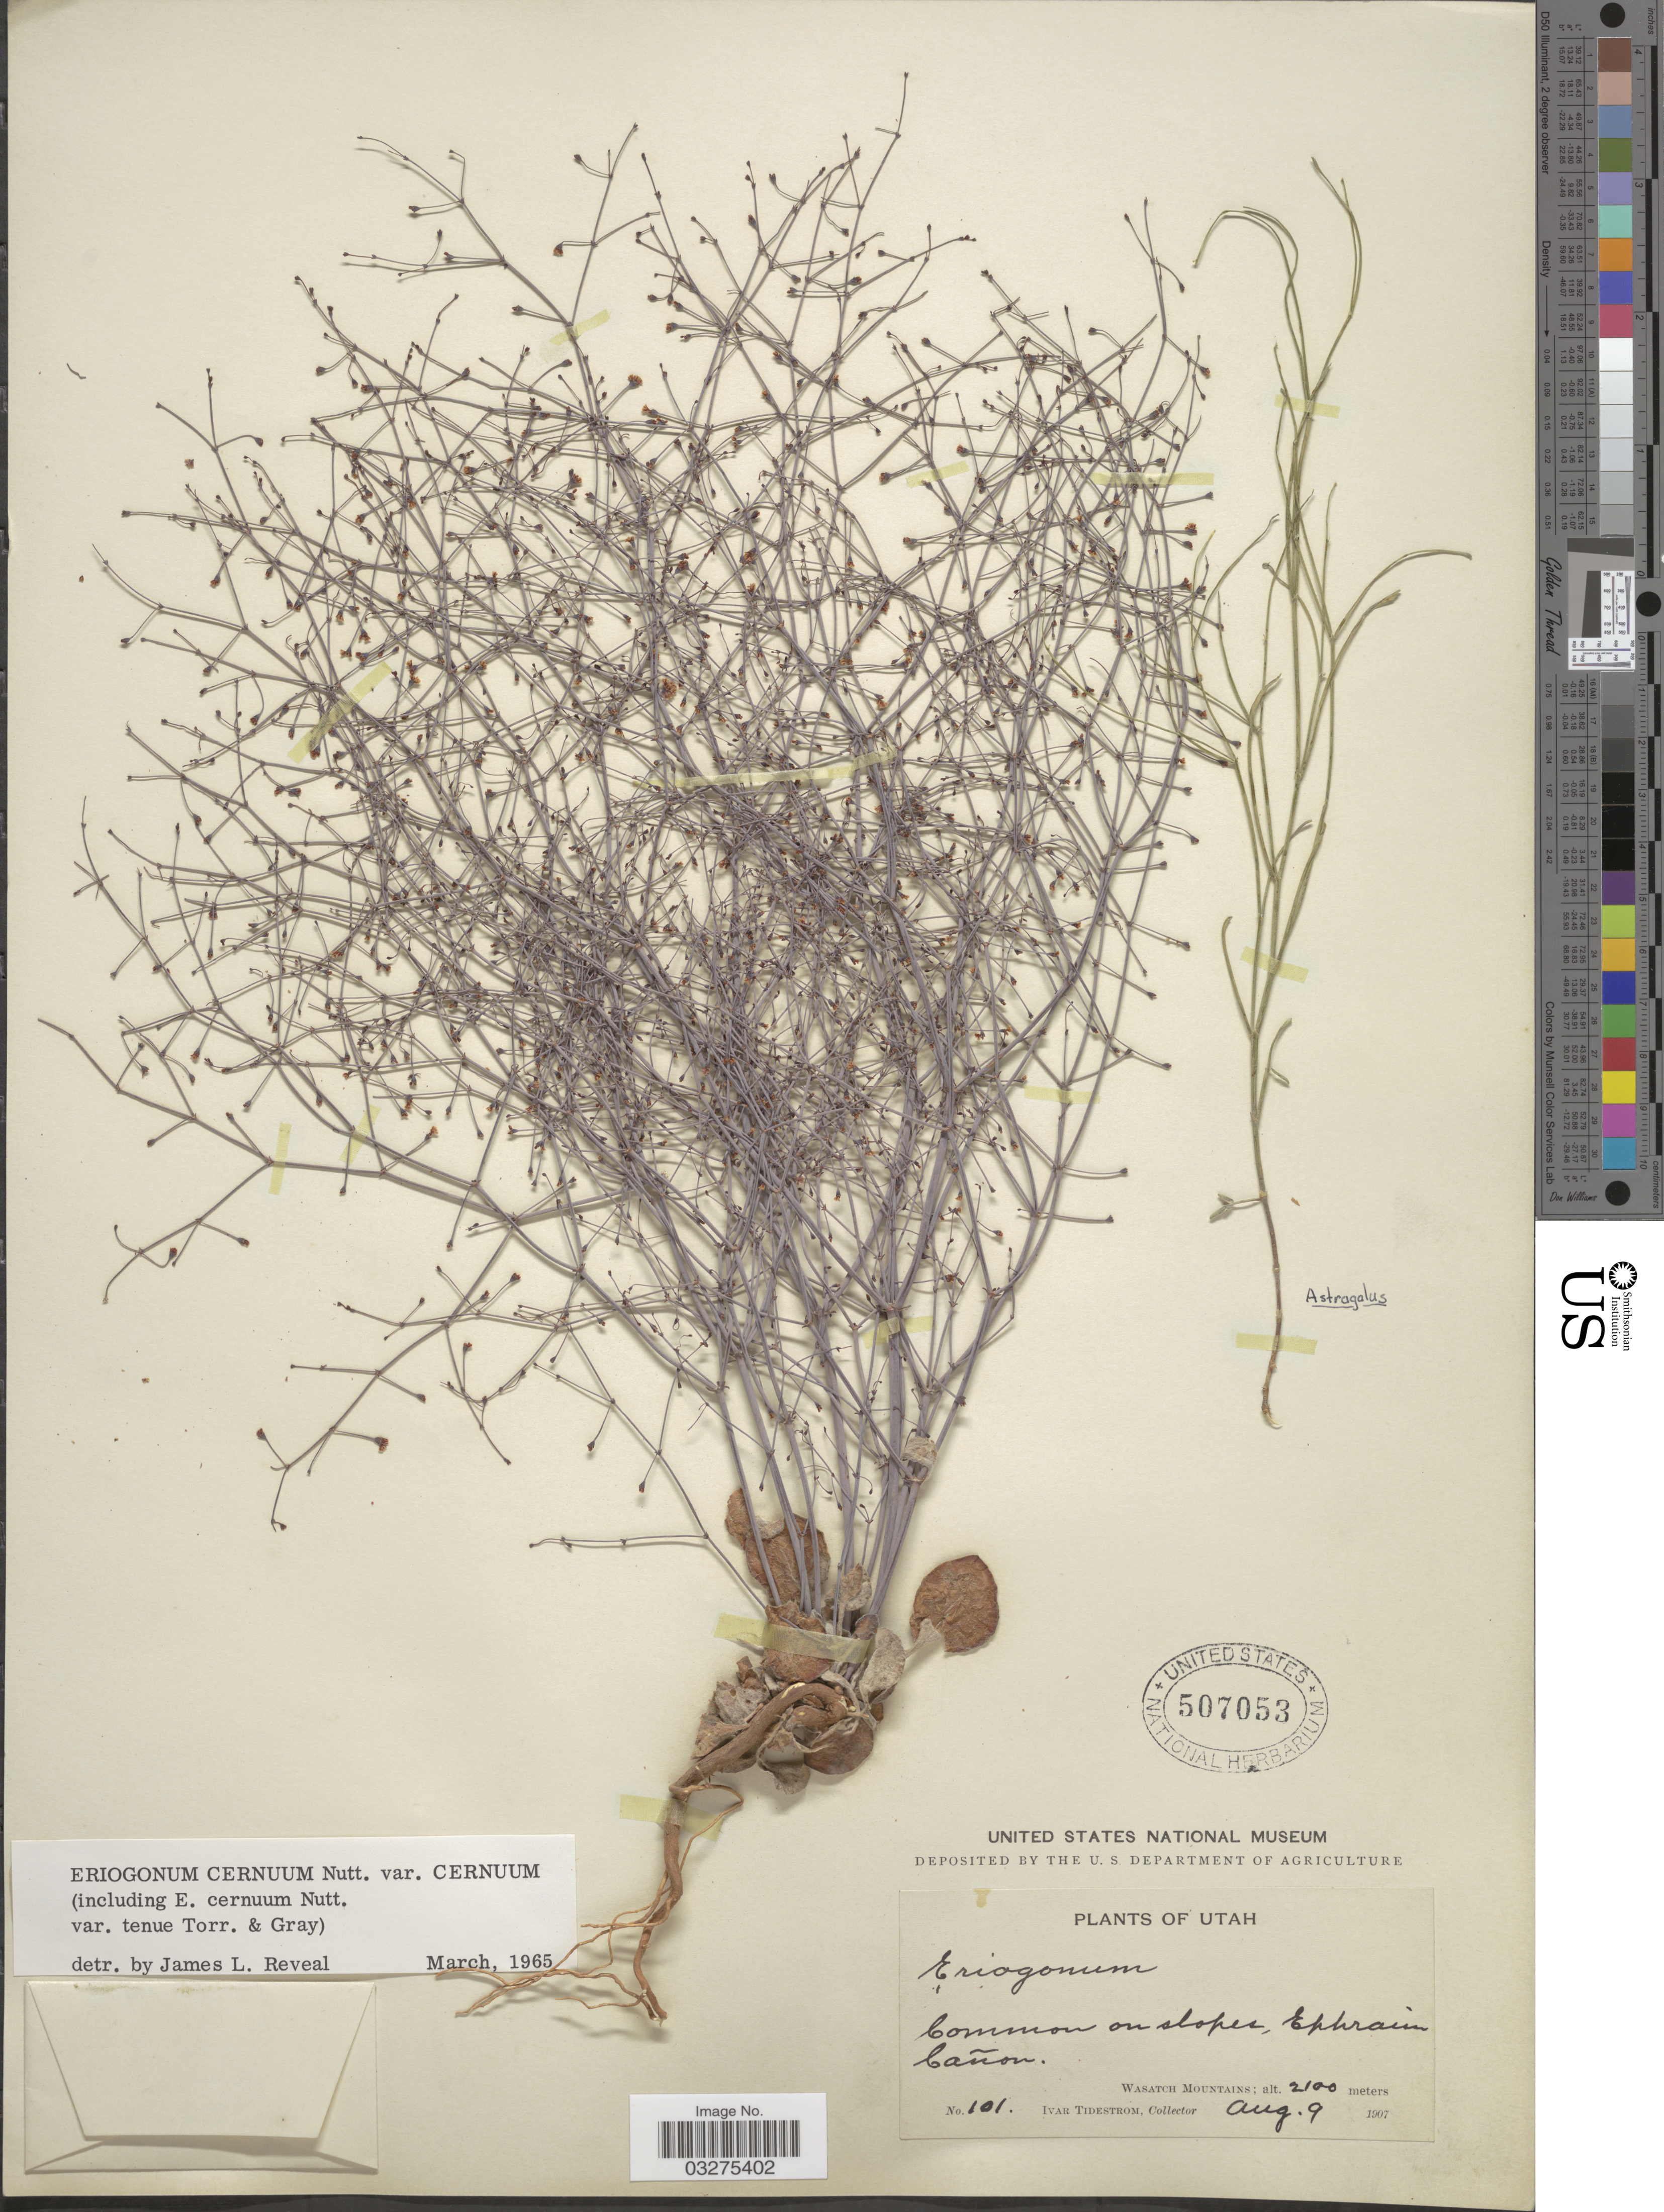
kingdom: Plantae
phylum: Tracheophyta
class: Magnoliopsida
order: Caryophyllales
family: Polygonaceae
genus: Eriogonum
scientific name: Eriogonum cernuum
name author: Nutt.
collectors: I. F. Tidestrom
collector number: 101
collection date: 1907-08-09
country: United States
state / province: Utah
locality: Ephraim Cañon. Wasatch Mountains.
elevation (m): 2100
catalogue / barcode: US 507053